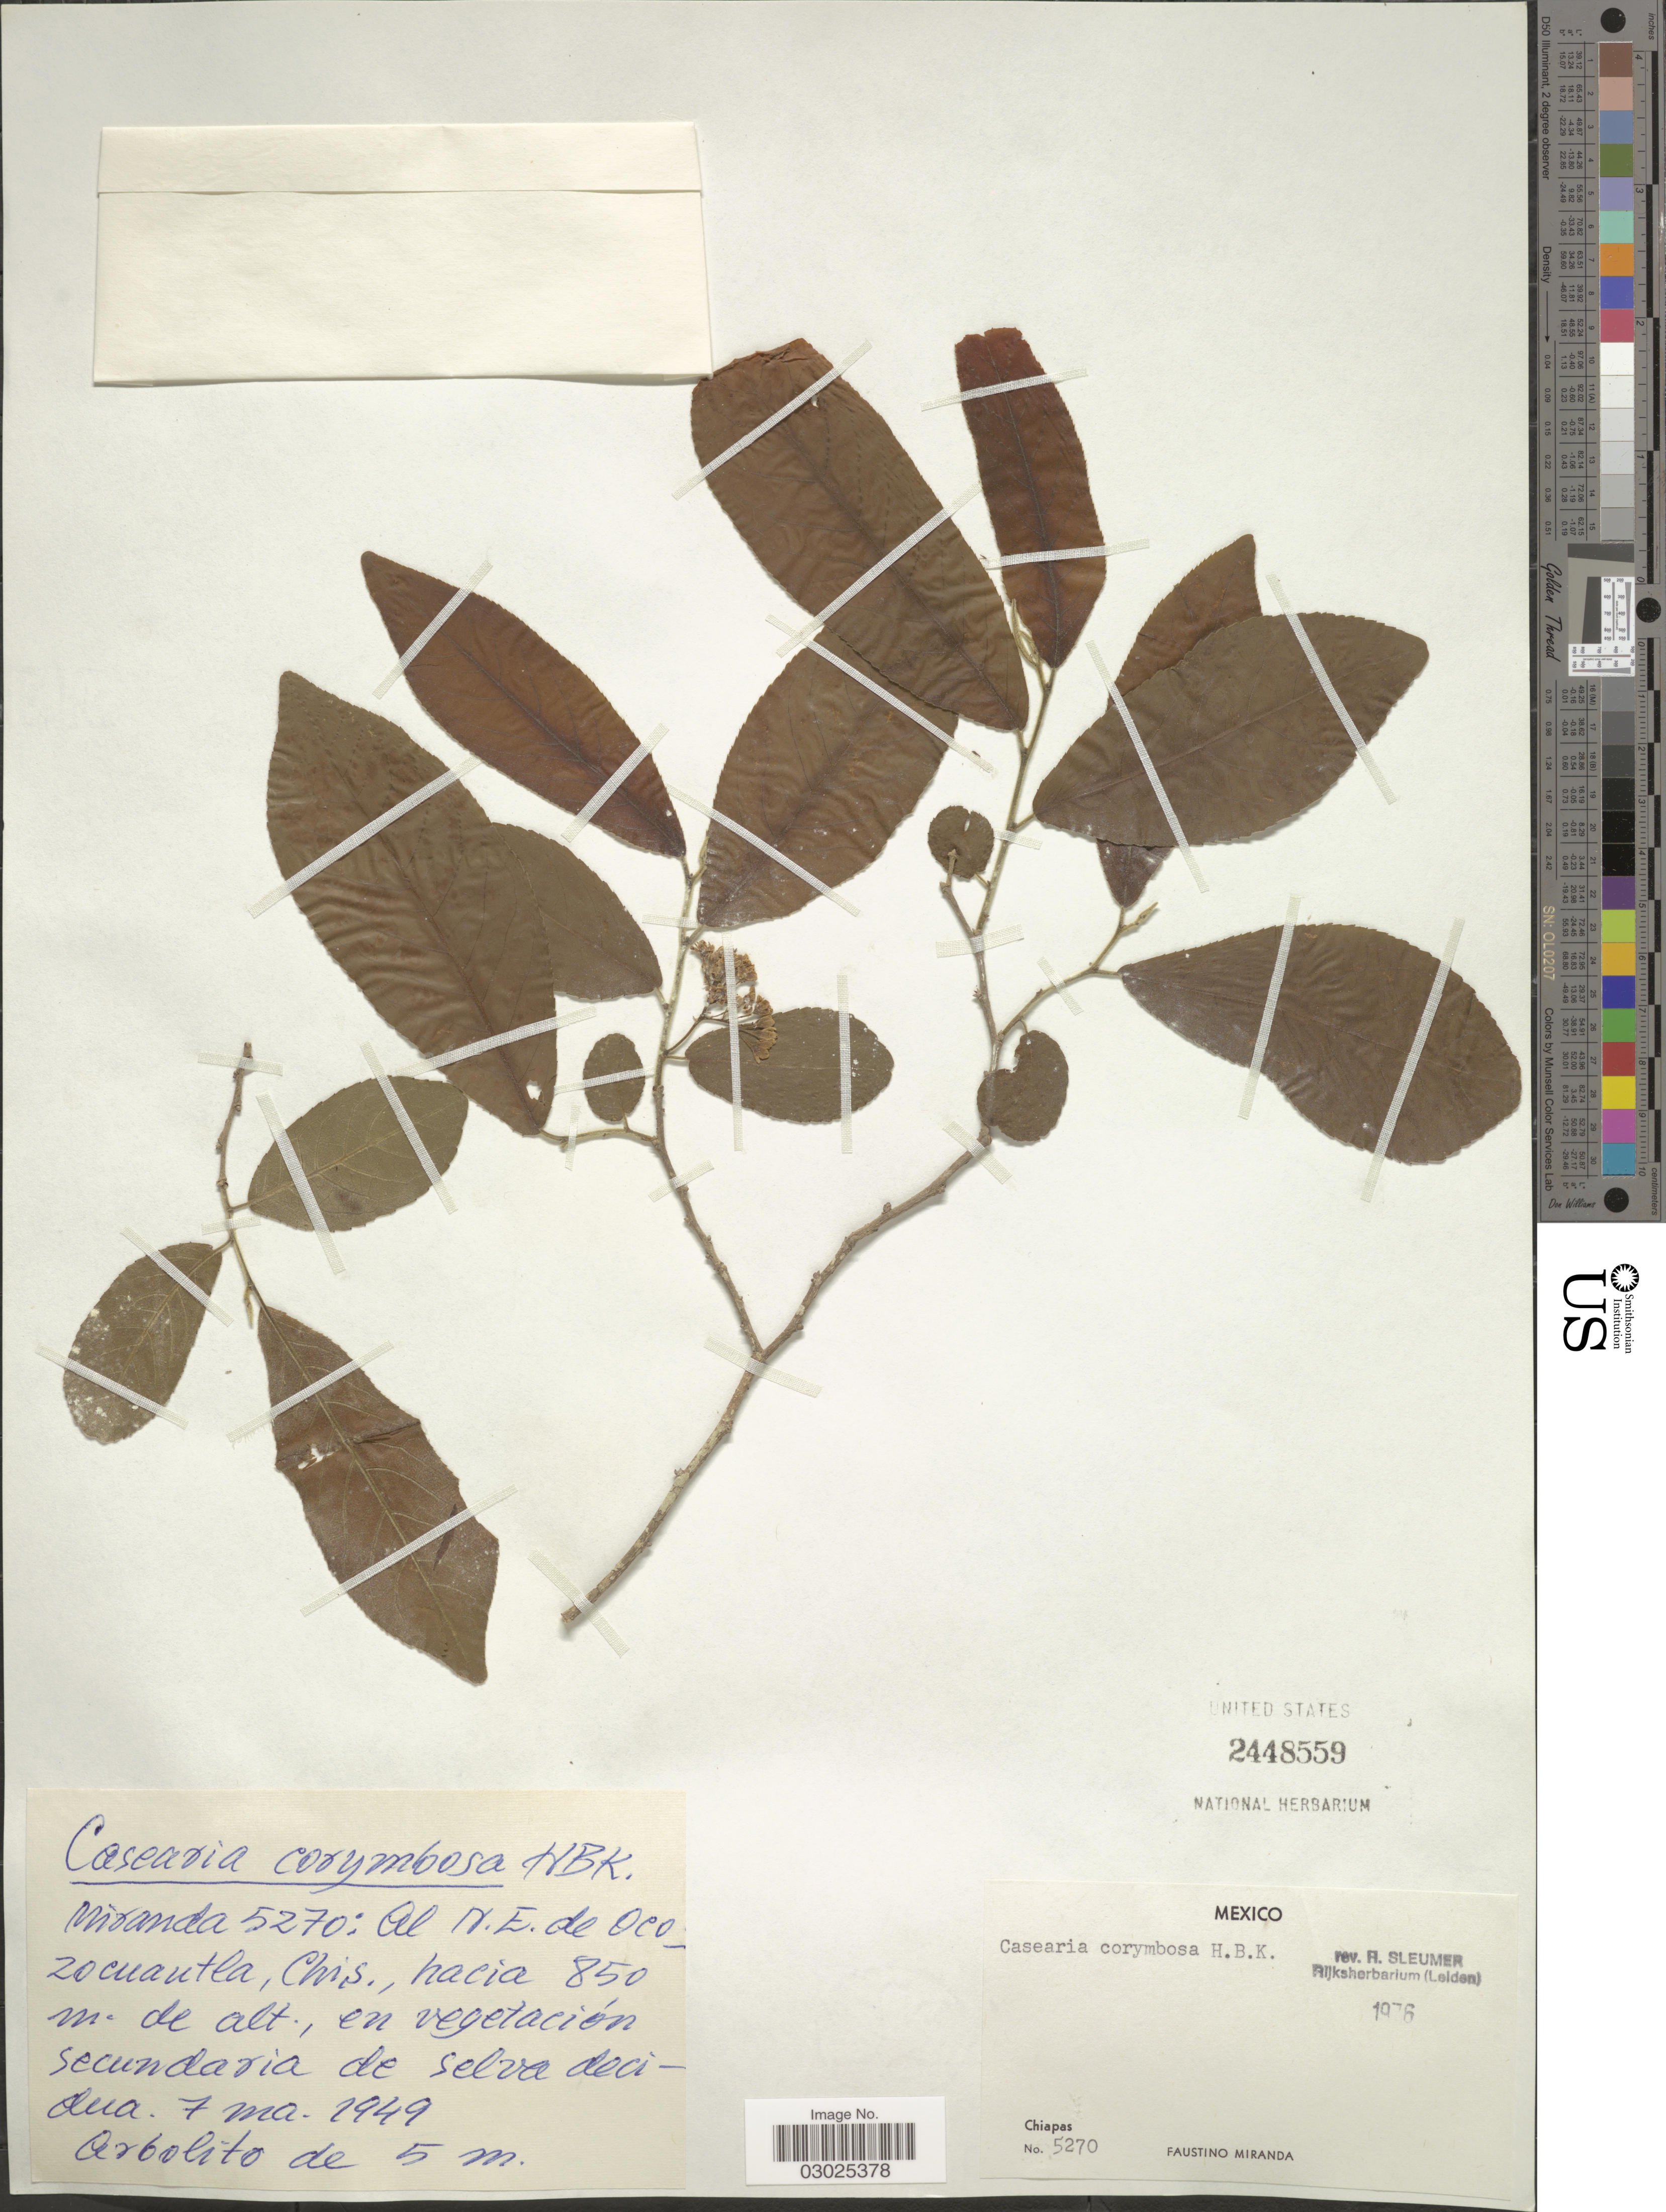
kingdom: Plantae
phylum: Tracheophyta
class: Magnoliopsida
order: Malpighiales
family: Salicaceae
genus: Casearia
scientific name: Casearia corymbosa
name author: Kunth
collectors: F. Miranda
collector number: Miranda 5270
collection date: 1949-03-07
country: Mexico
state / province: Chiapas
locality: Al N.E. de Ocozocuautla.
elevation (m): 850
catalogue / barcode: US 2448559